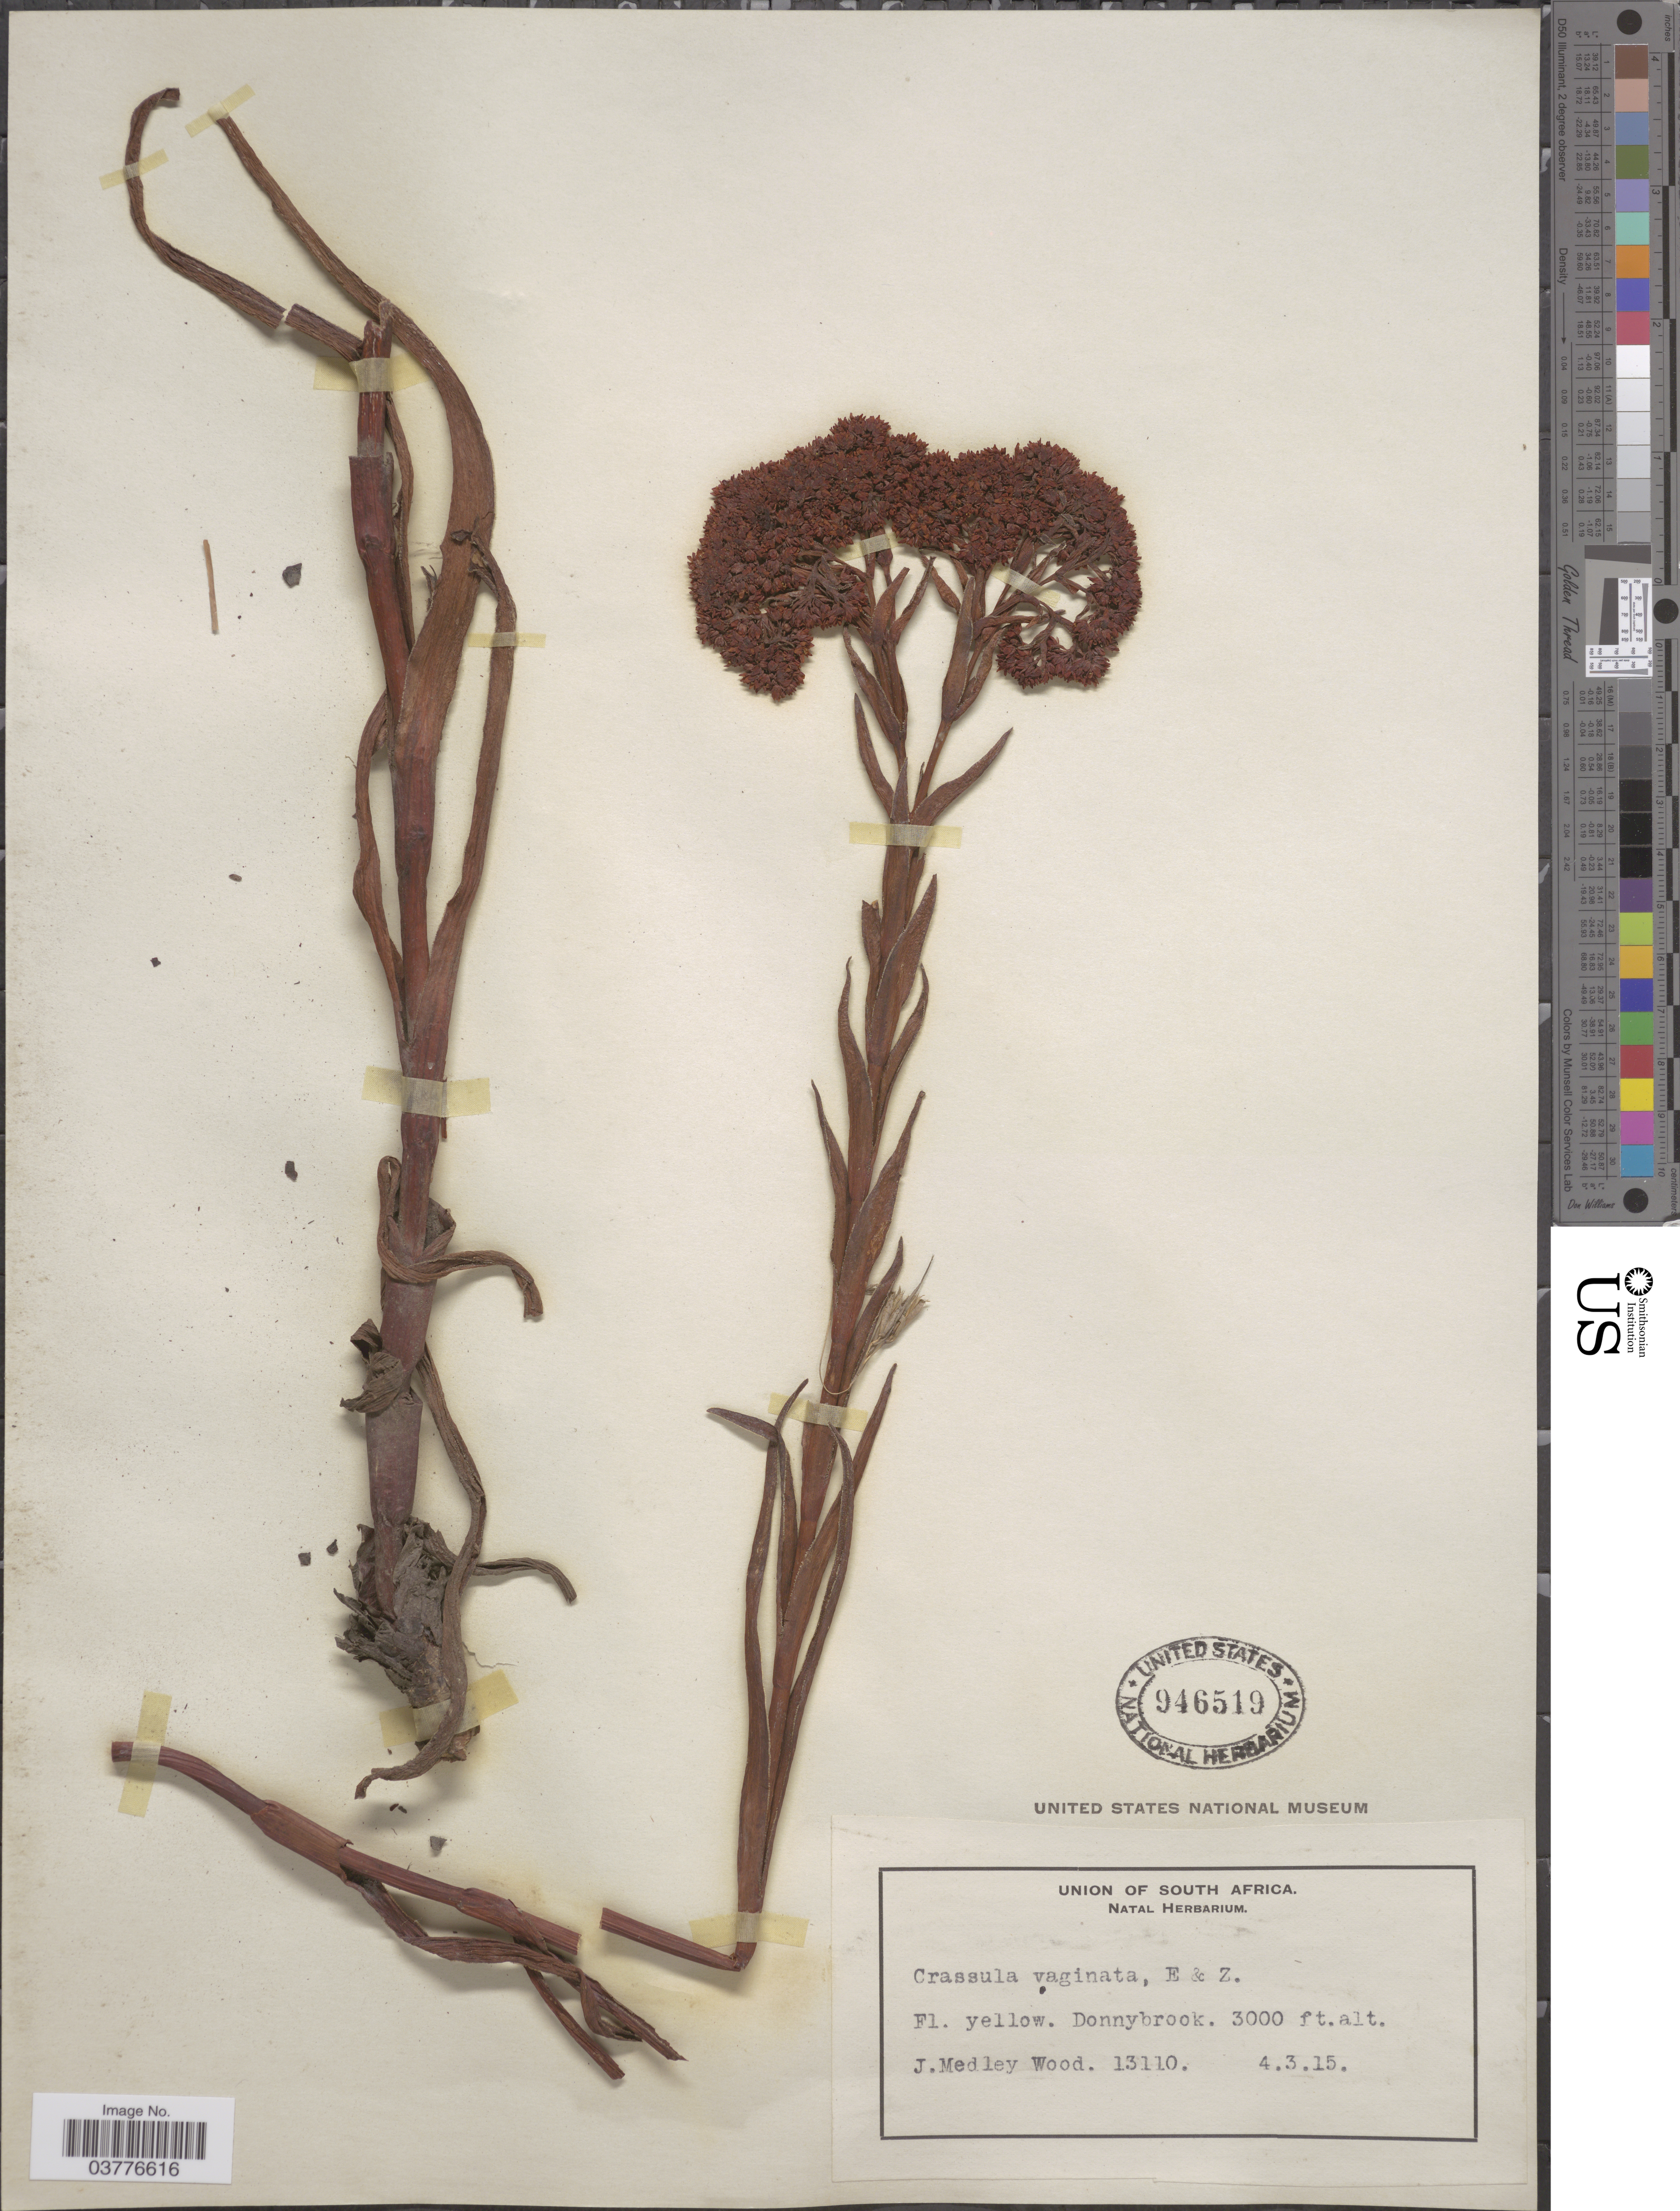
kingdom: Plantae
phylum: Tracheophyta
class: Magnoliopsida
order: Saxifragales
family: Crassulaceae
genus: Crassula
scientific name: Crassula vaginata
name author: Eckl. & Zeyh.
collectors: J. Medley Wood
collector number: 13110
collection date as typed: Transcribed d/m/y: 4/3/15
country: South Africa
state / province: KwaZulu-Natal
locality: Donnybrook.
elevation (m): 914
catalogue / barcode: US 946519